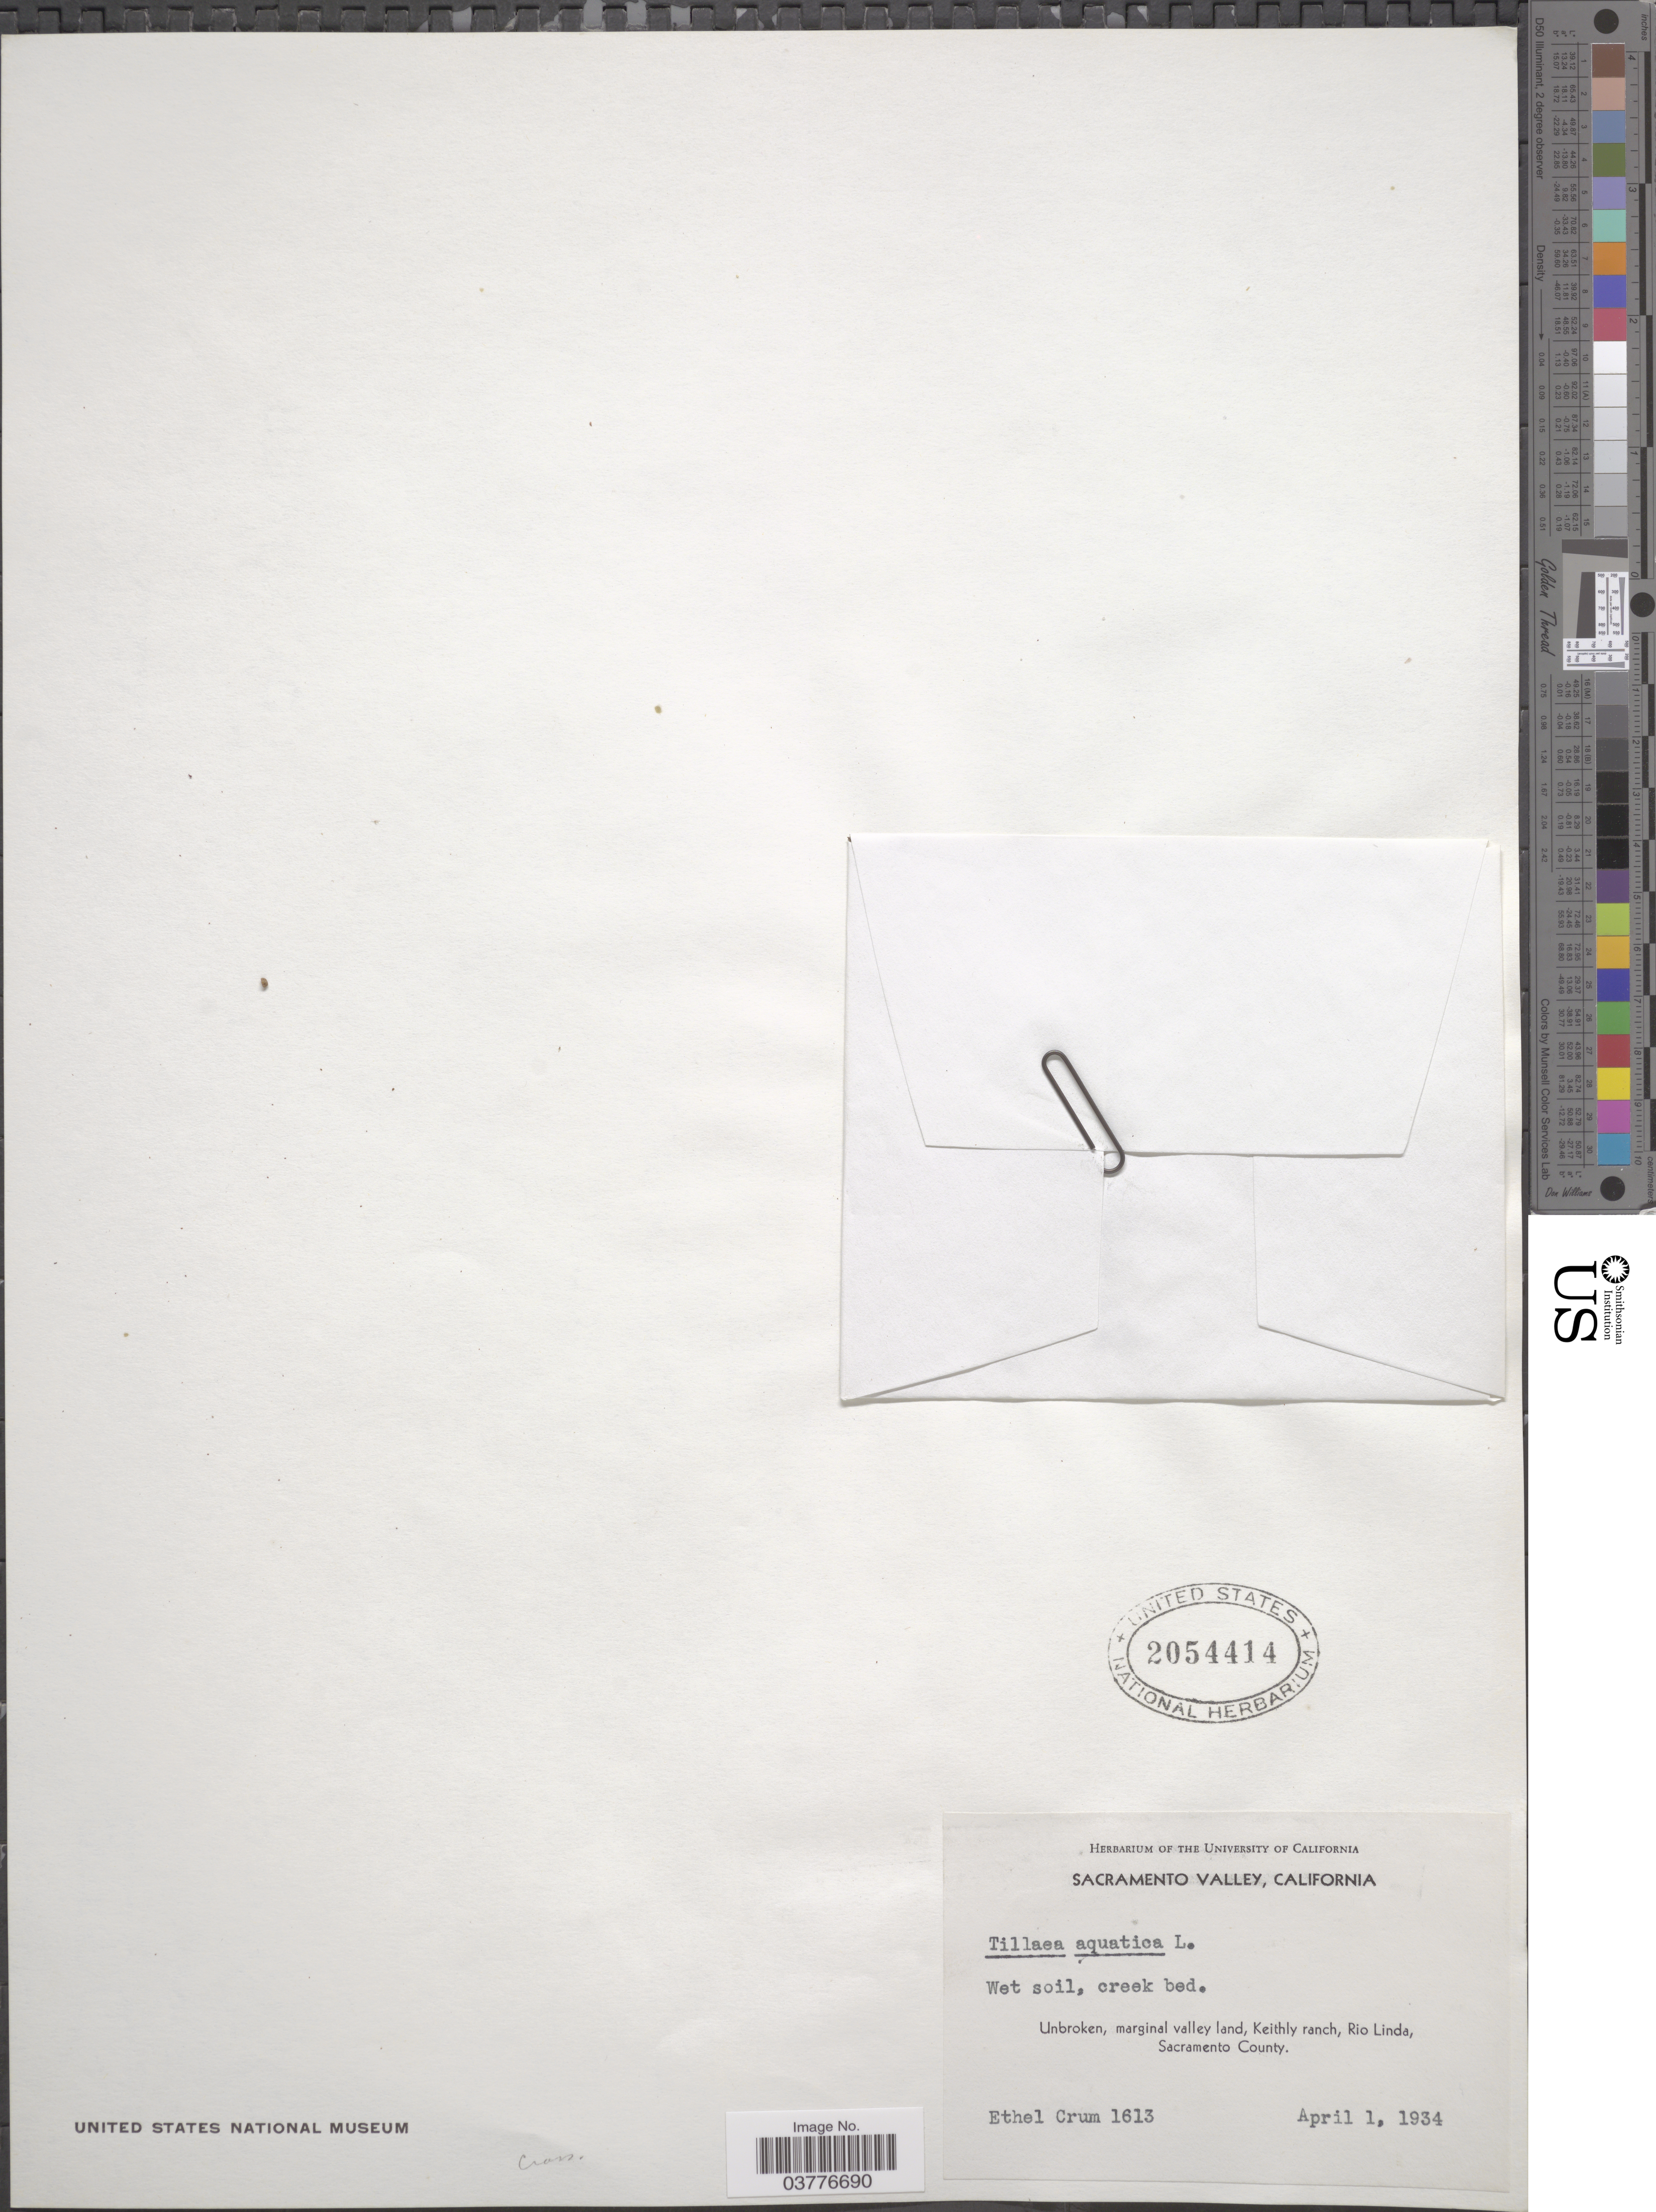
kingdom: Plantae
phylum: Tracheophyta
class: Magnoliopsida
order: Saxifragales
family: Crassulaceae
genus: Crassula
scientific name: Crassula aquatica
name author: (L.) Schönland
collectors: E. K. Crum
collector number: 1613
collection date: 1934-04-01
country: United States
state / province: California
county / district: Sacramento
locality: Sacramento Valley. Unbroken, marginal valley land, Keithly ranch, Rio Linda, Sacramento County.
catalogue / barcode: US 2054414